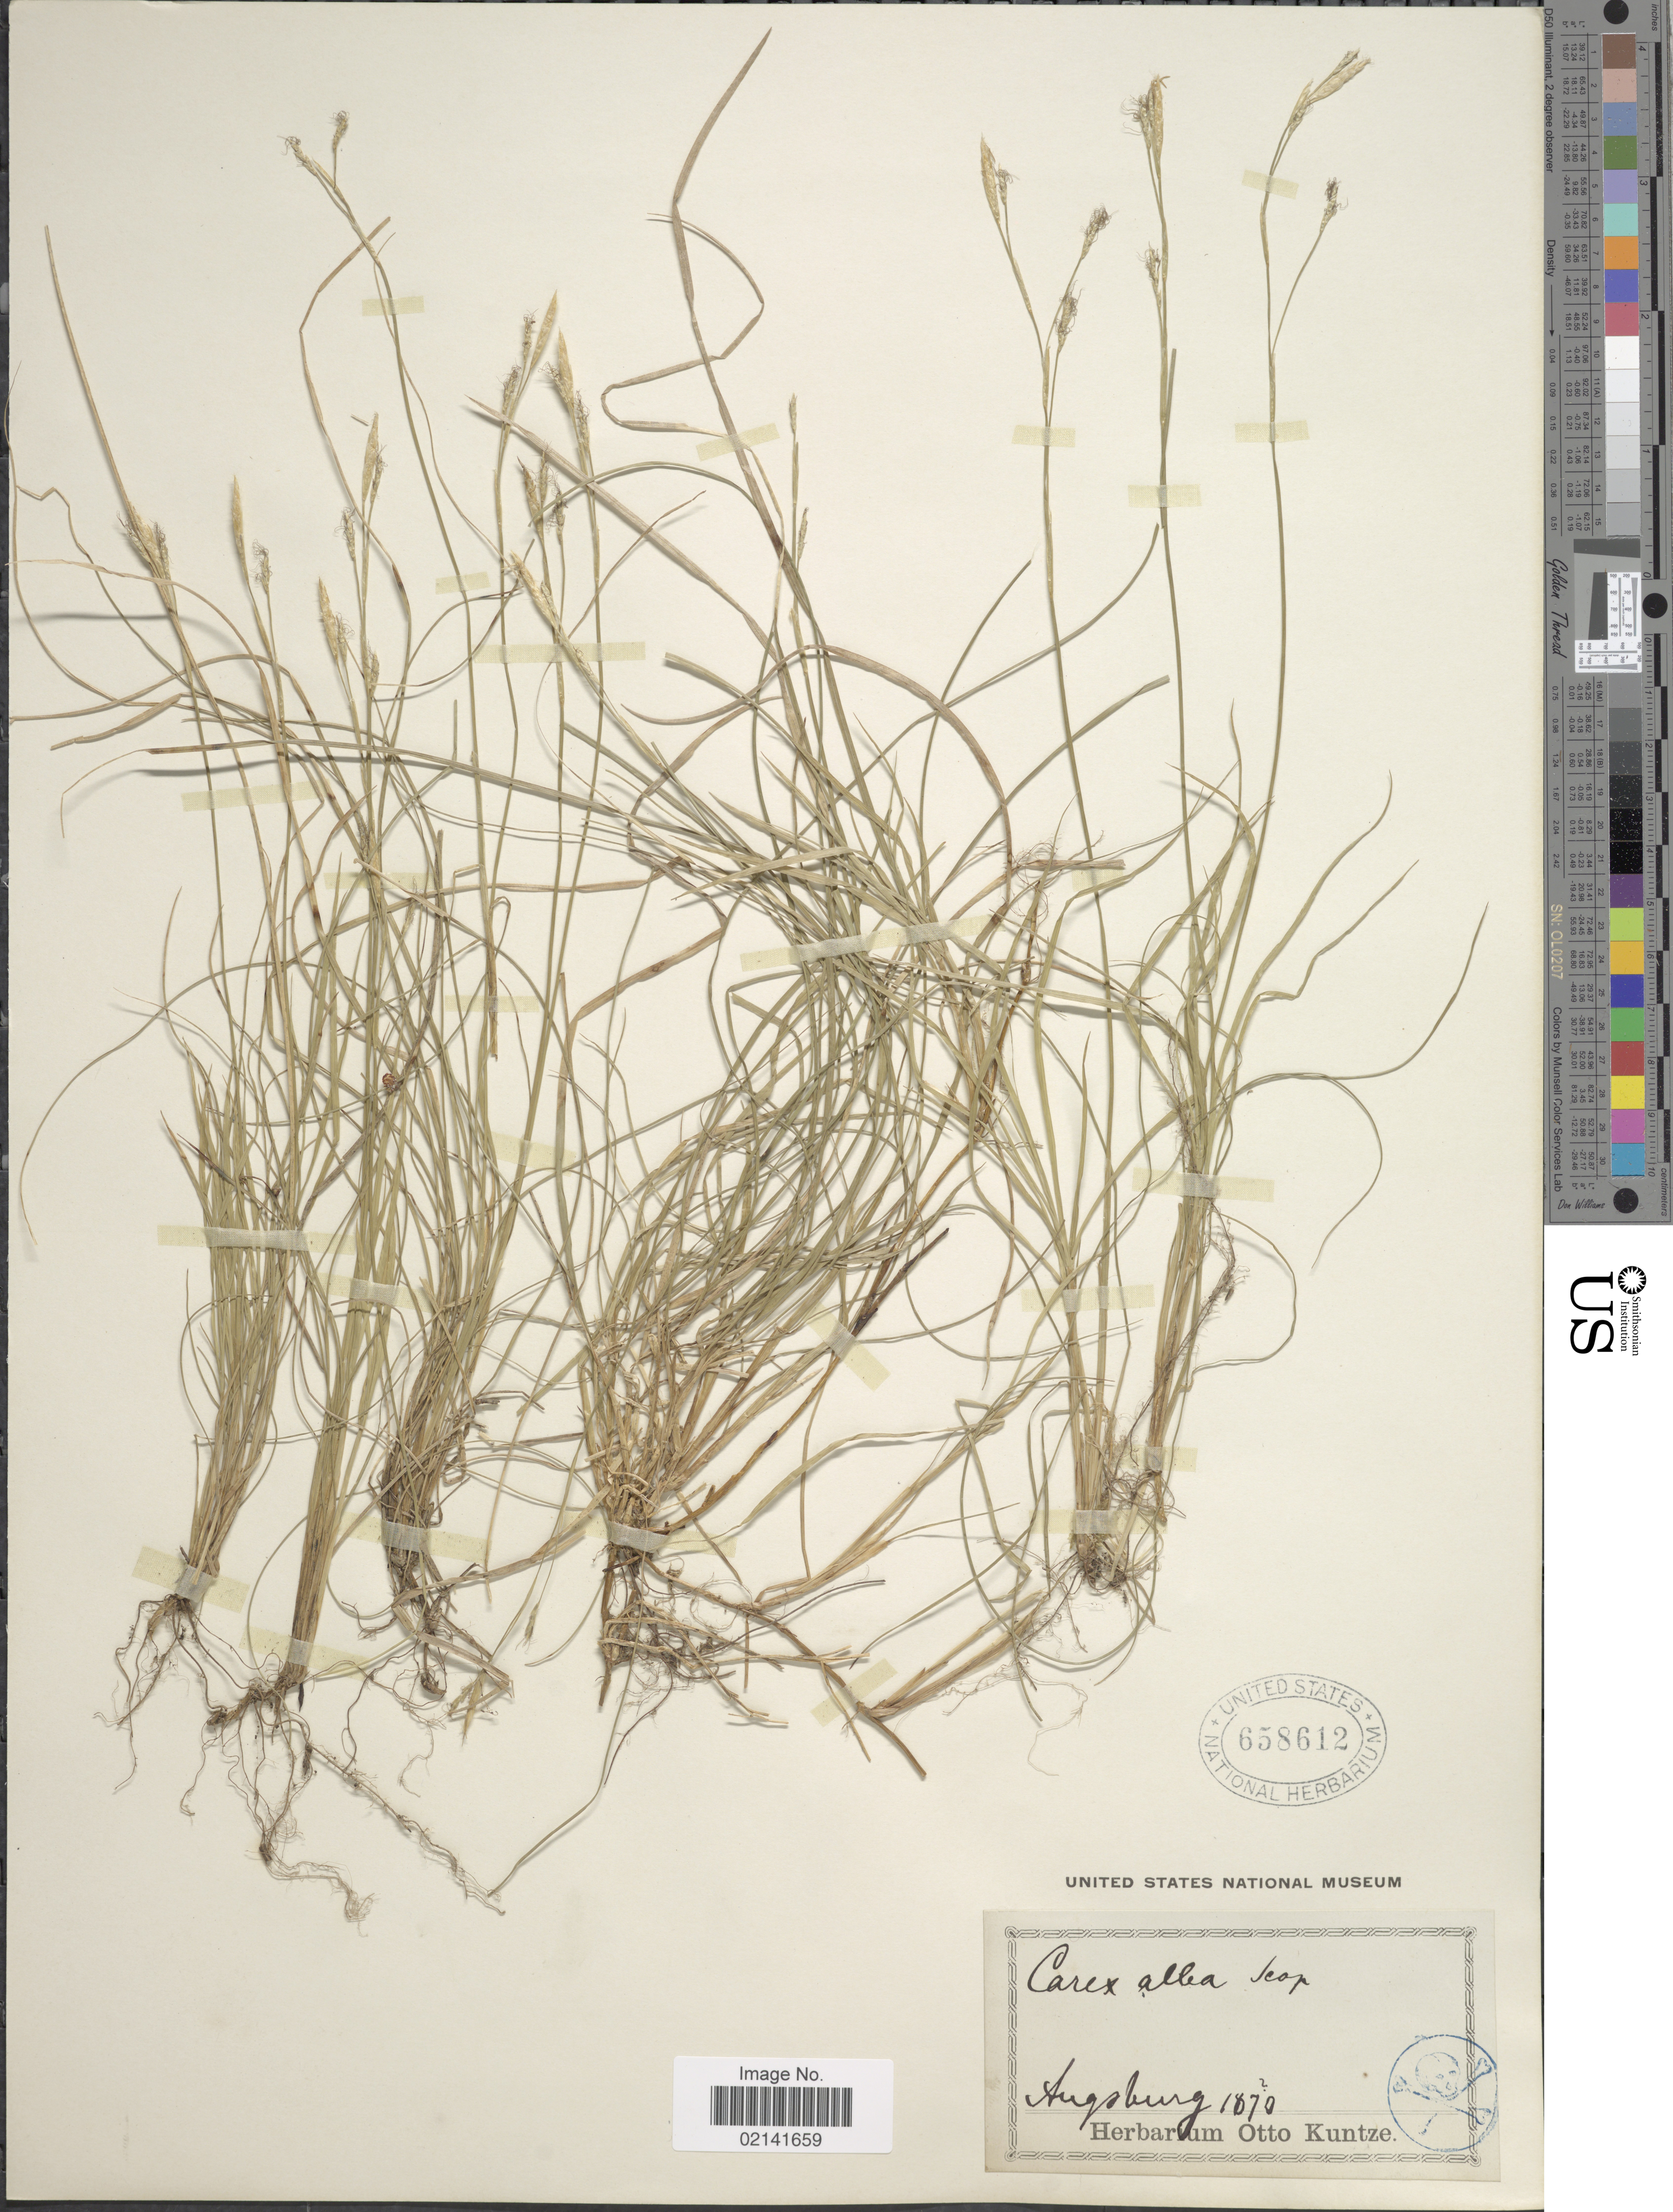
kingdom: Plantae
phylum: Tracheophyta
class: Liliopsida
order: Poales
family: Cyperaceae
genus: Carex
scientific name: Carex alba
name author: Scop.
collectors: ex herb. Otto Kuntze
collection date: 1870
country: Germany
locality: Augsburg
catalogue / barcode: US 658612